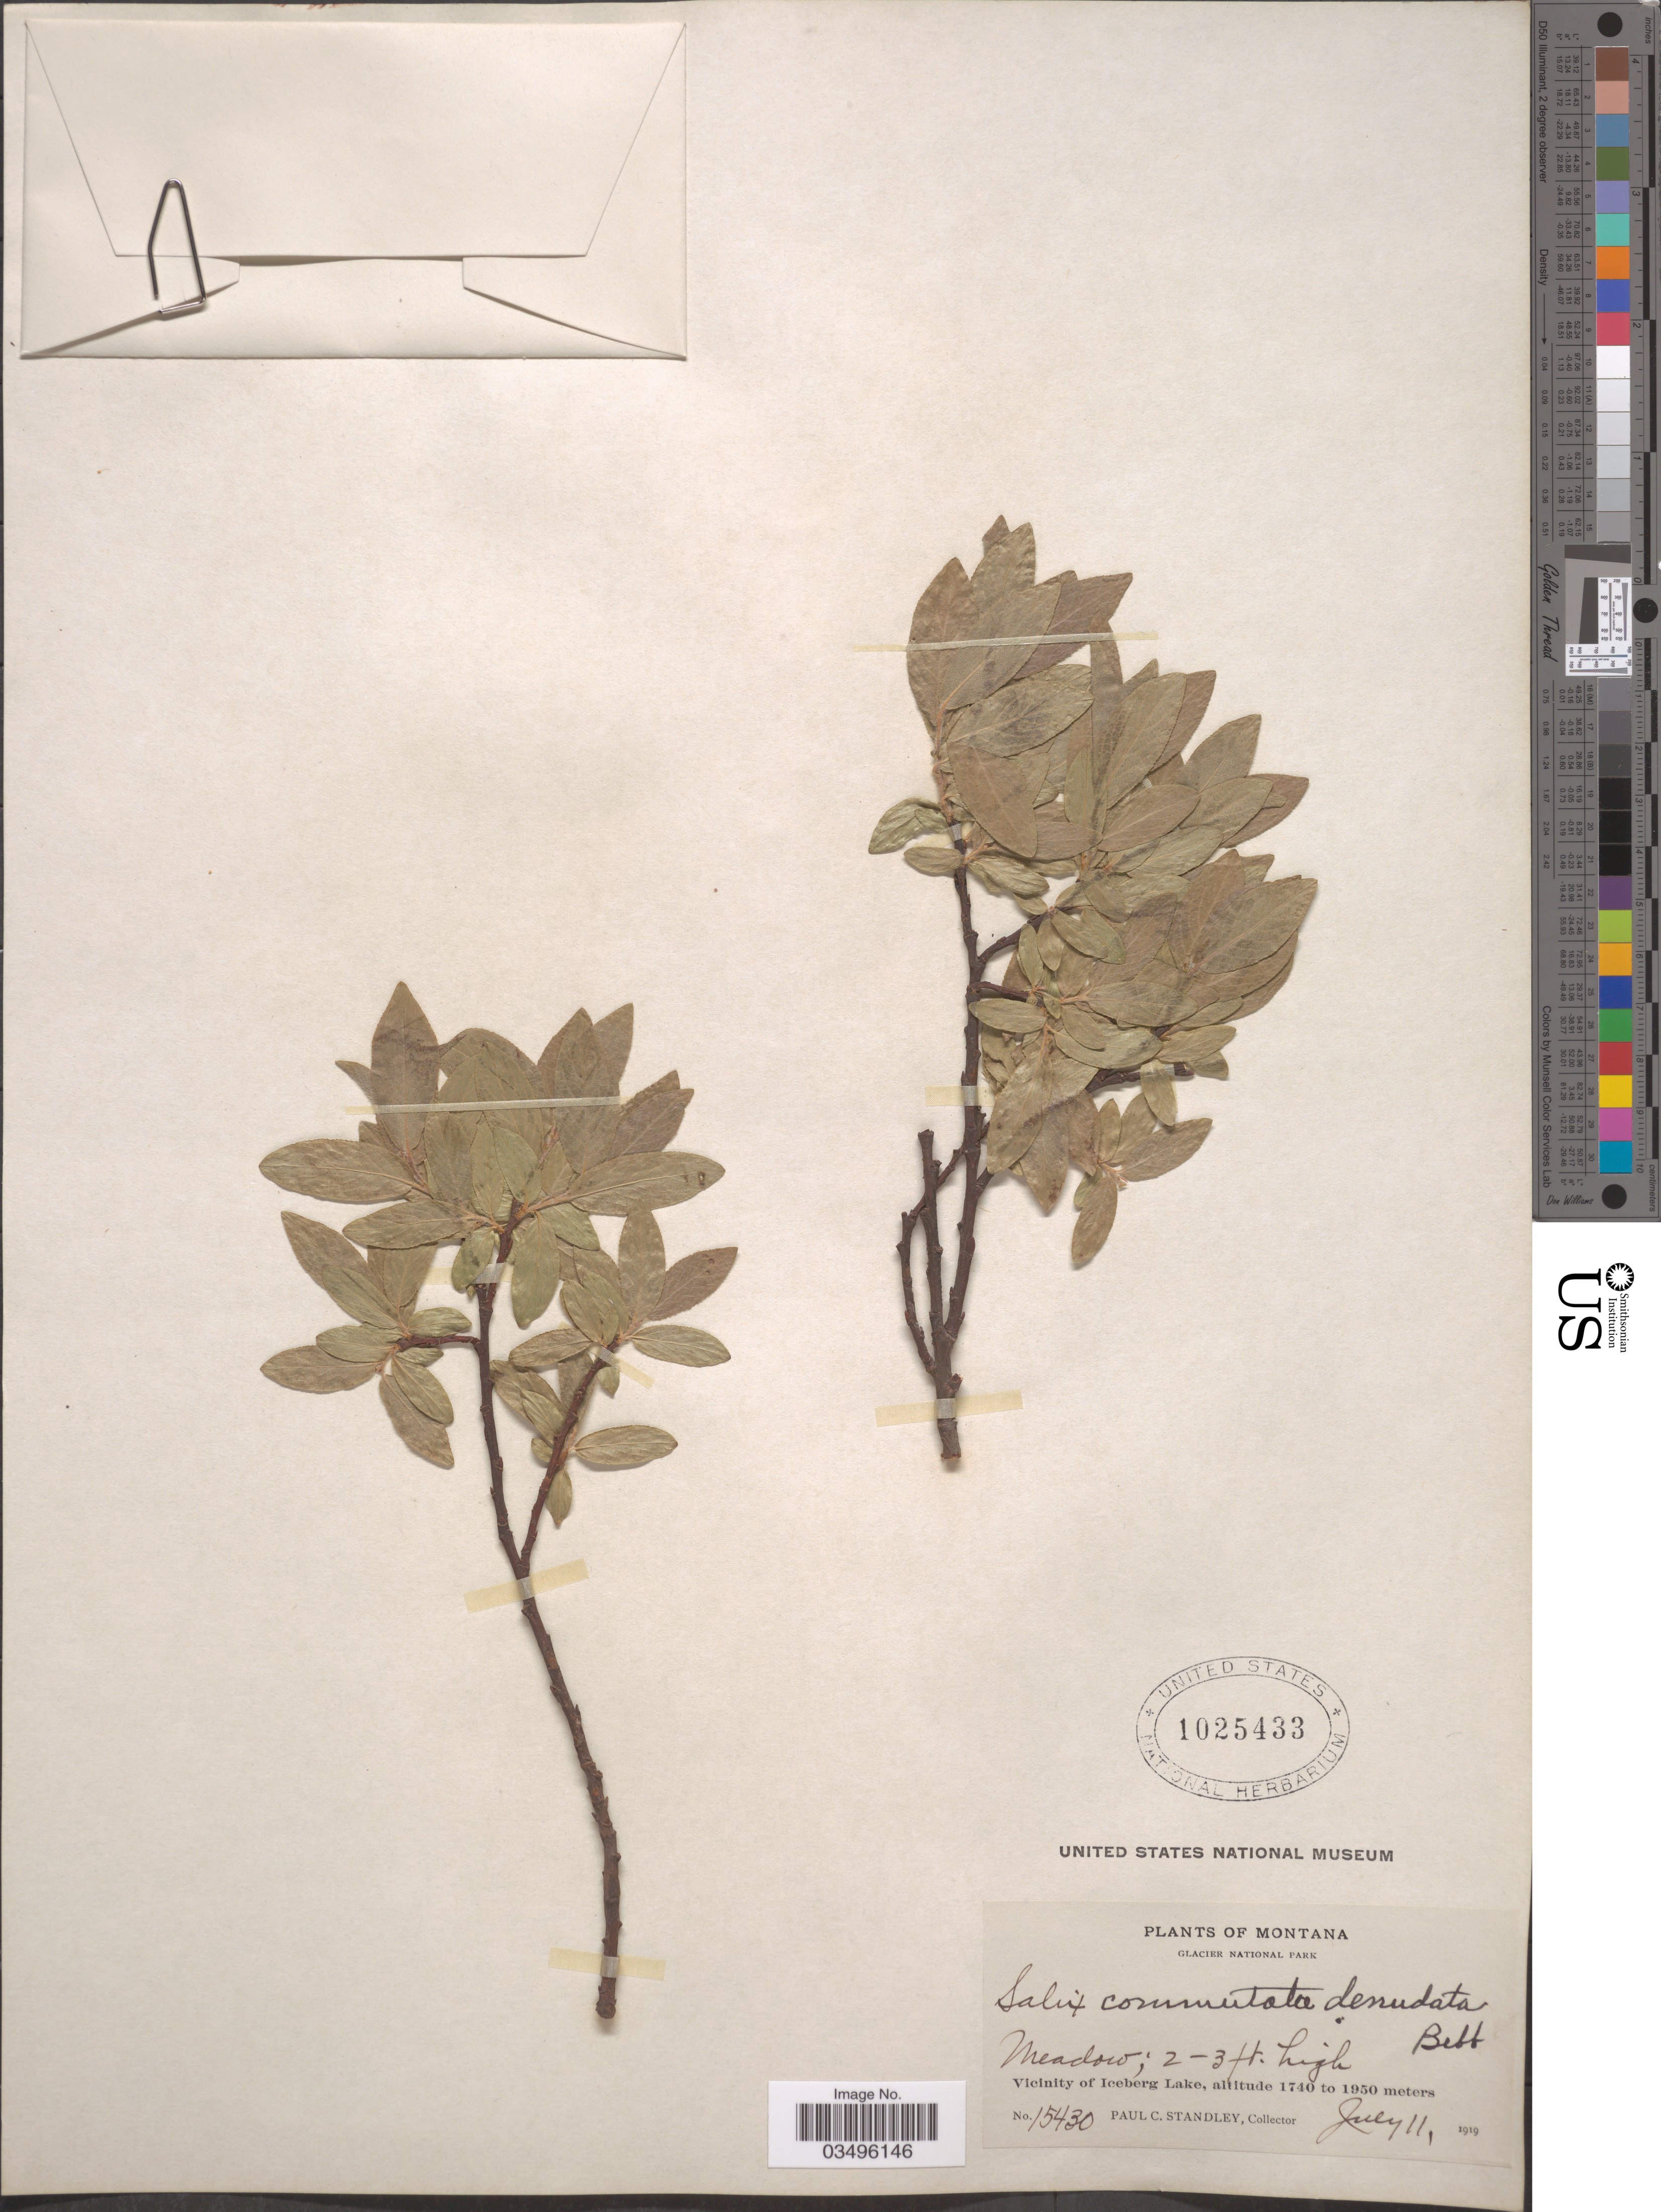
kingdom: Plantae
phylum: Tracheophyta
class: Magnoliopsida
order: Malpighiales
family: Salicaceae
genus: Salix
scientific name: Salix commutata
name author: Bebb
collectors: P. C. Standley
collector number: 15430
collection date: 1919-07-11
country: United States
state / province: Montana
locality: Glacier National Park. Vicinity of Iceberg Lake.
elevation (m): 1740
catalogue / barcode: US 1025433